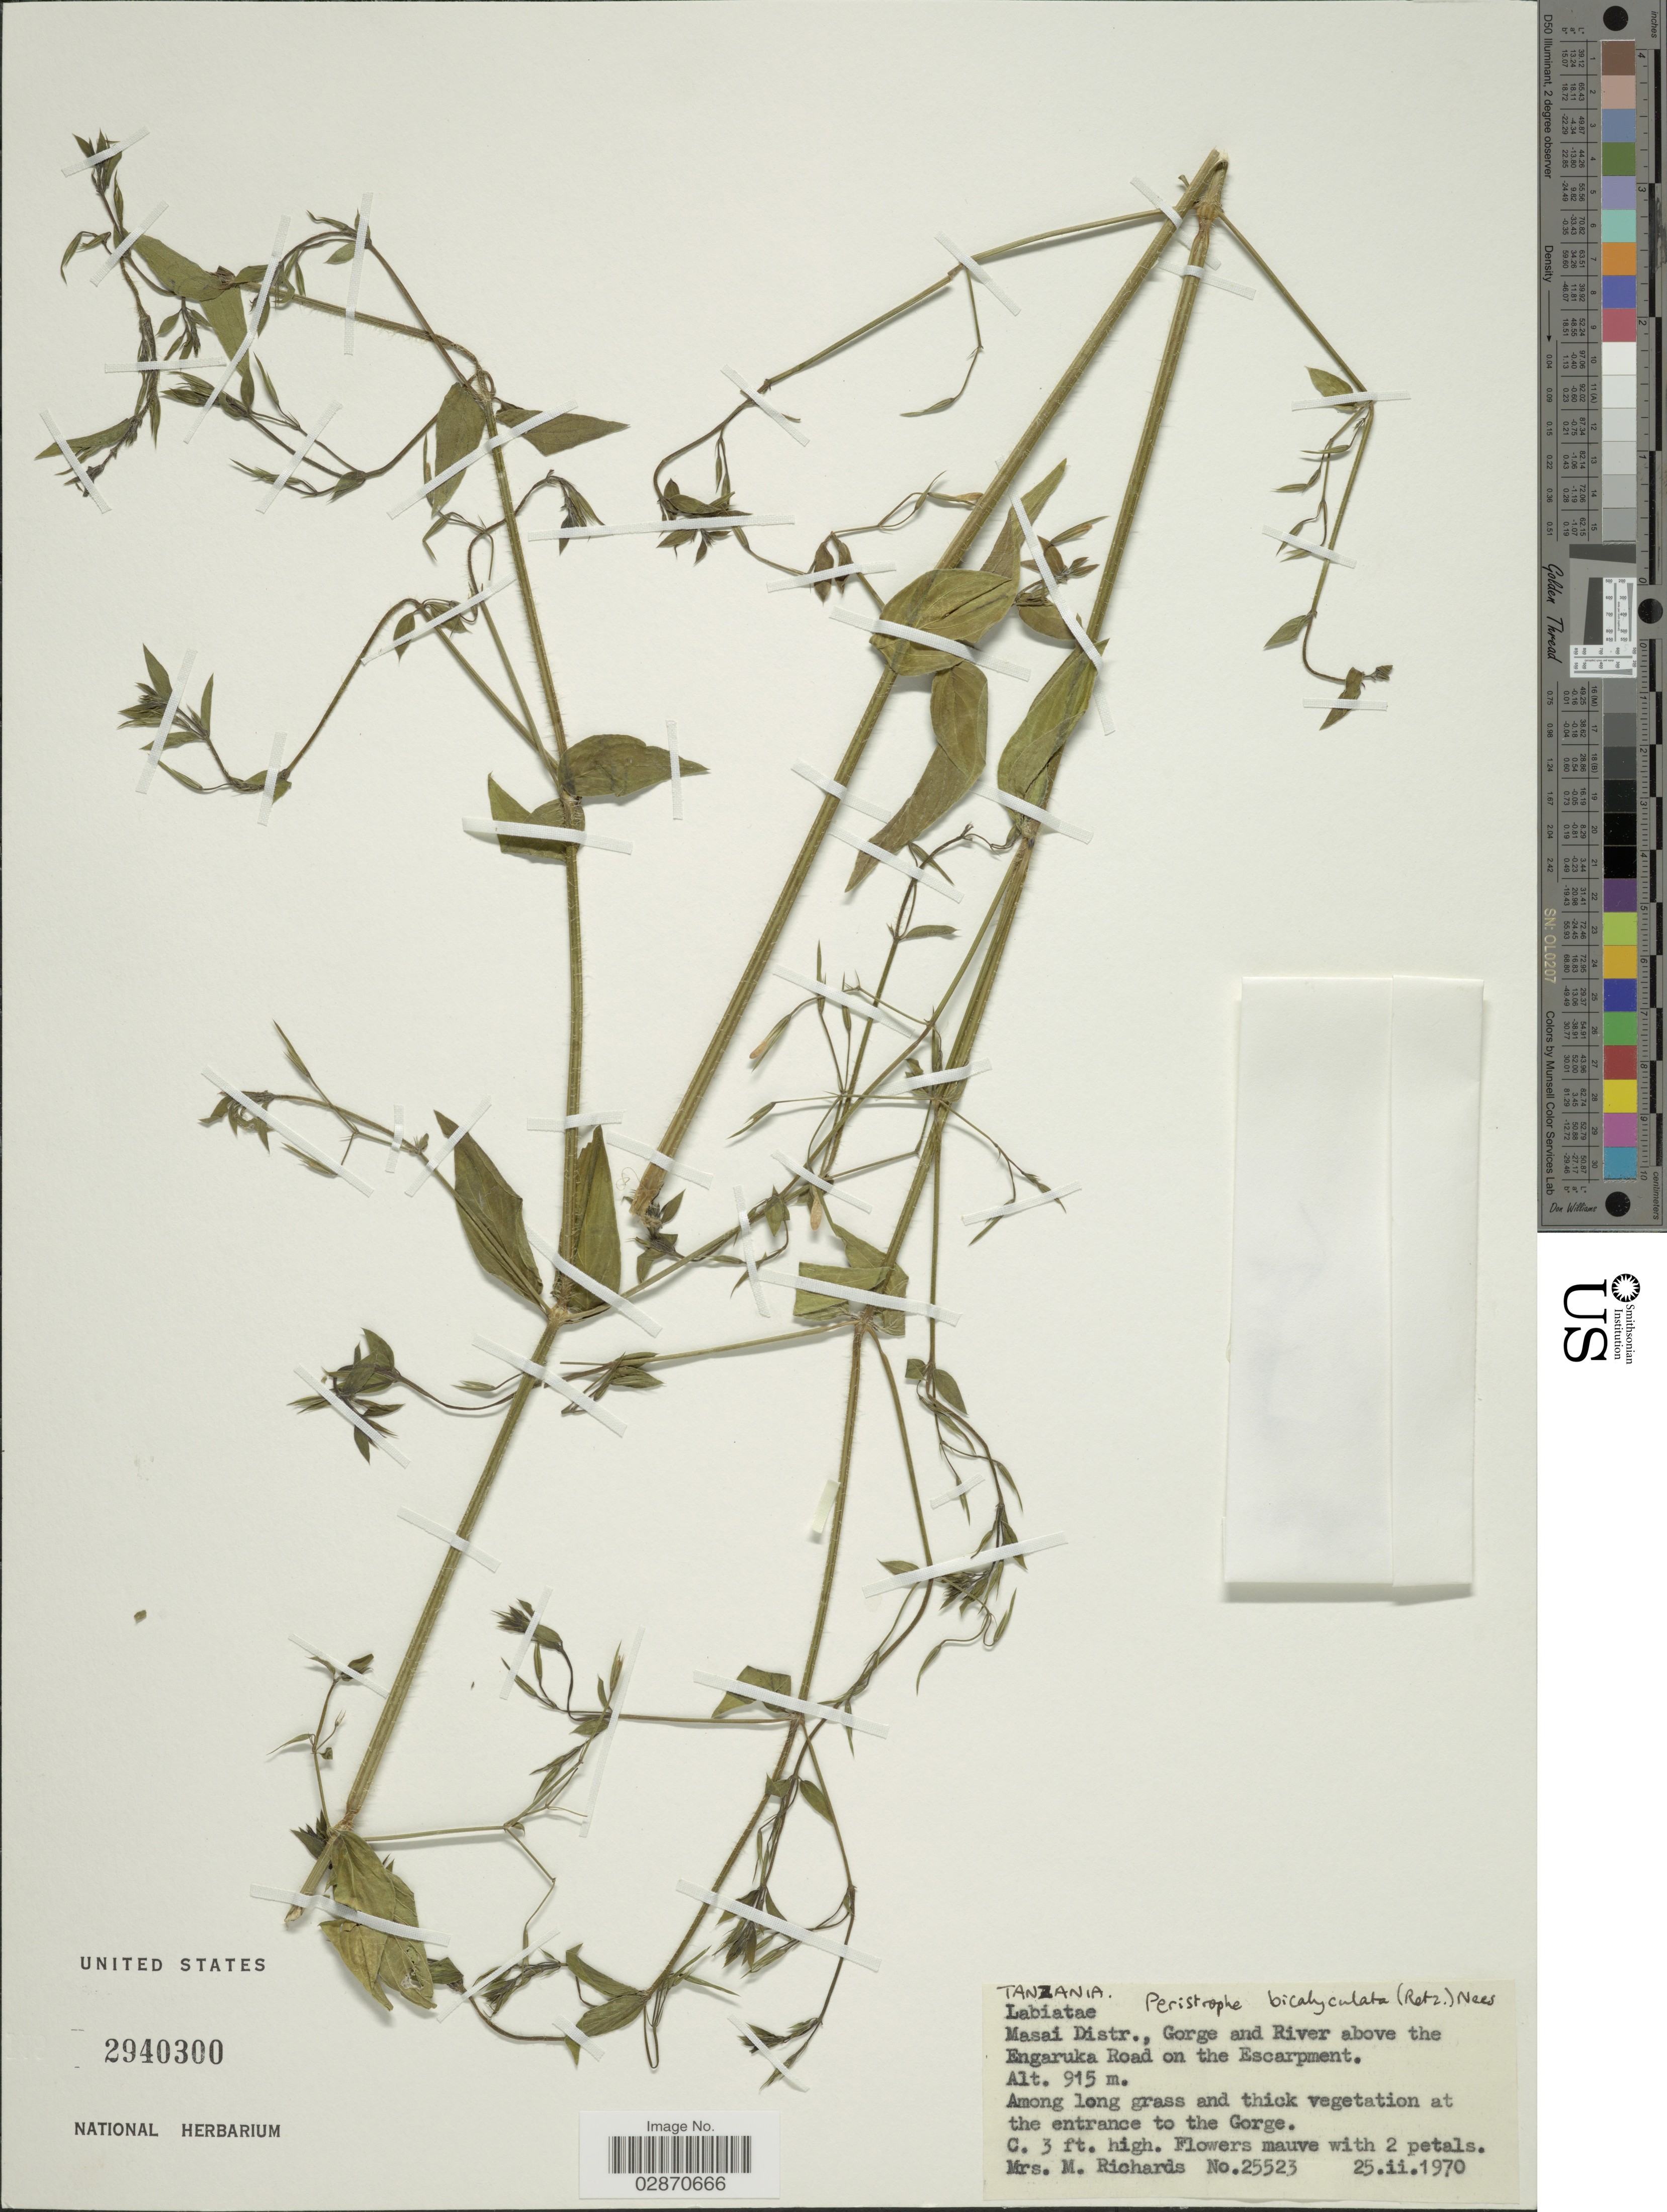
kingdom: Plantae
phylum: Tracheophyta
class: Magnoliopsida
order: Lamiales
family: Acanthaceae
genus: Peristrophe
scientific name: Peristrophe bicalyculata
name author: (Retz.) Nees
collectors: M. Richards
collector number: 25523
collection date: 1970-02-25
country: Tanzania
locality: Masai Distr., Gorge and River above the Engaruka Road on the Escarpment. Among long grass and thick vegetation at the entrance to the Gorge.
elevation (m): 915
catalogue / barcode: US 2940300